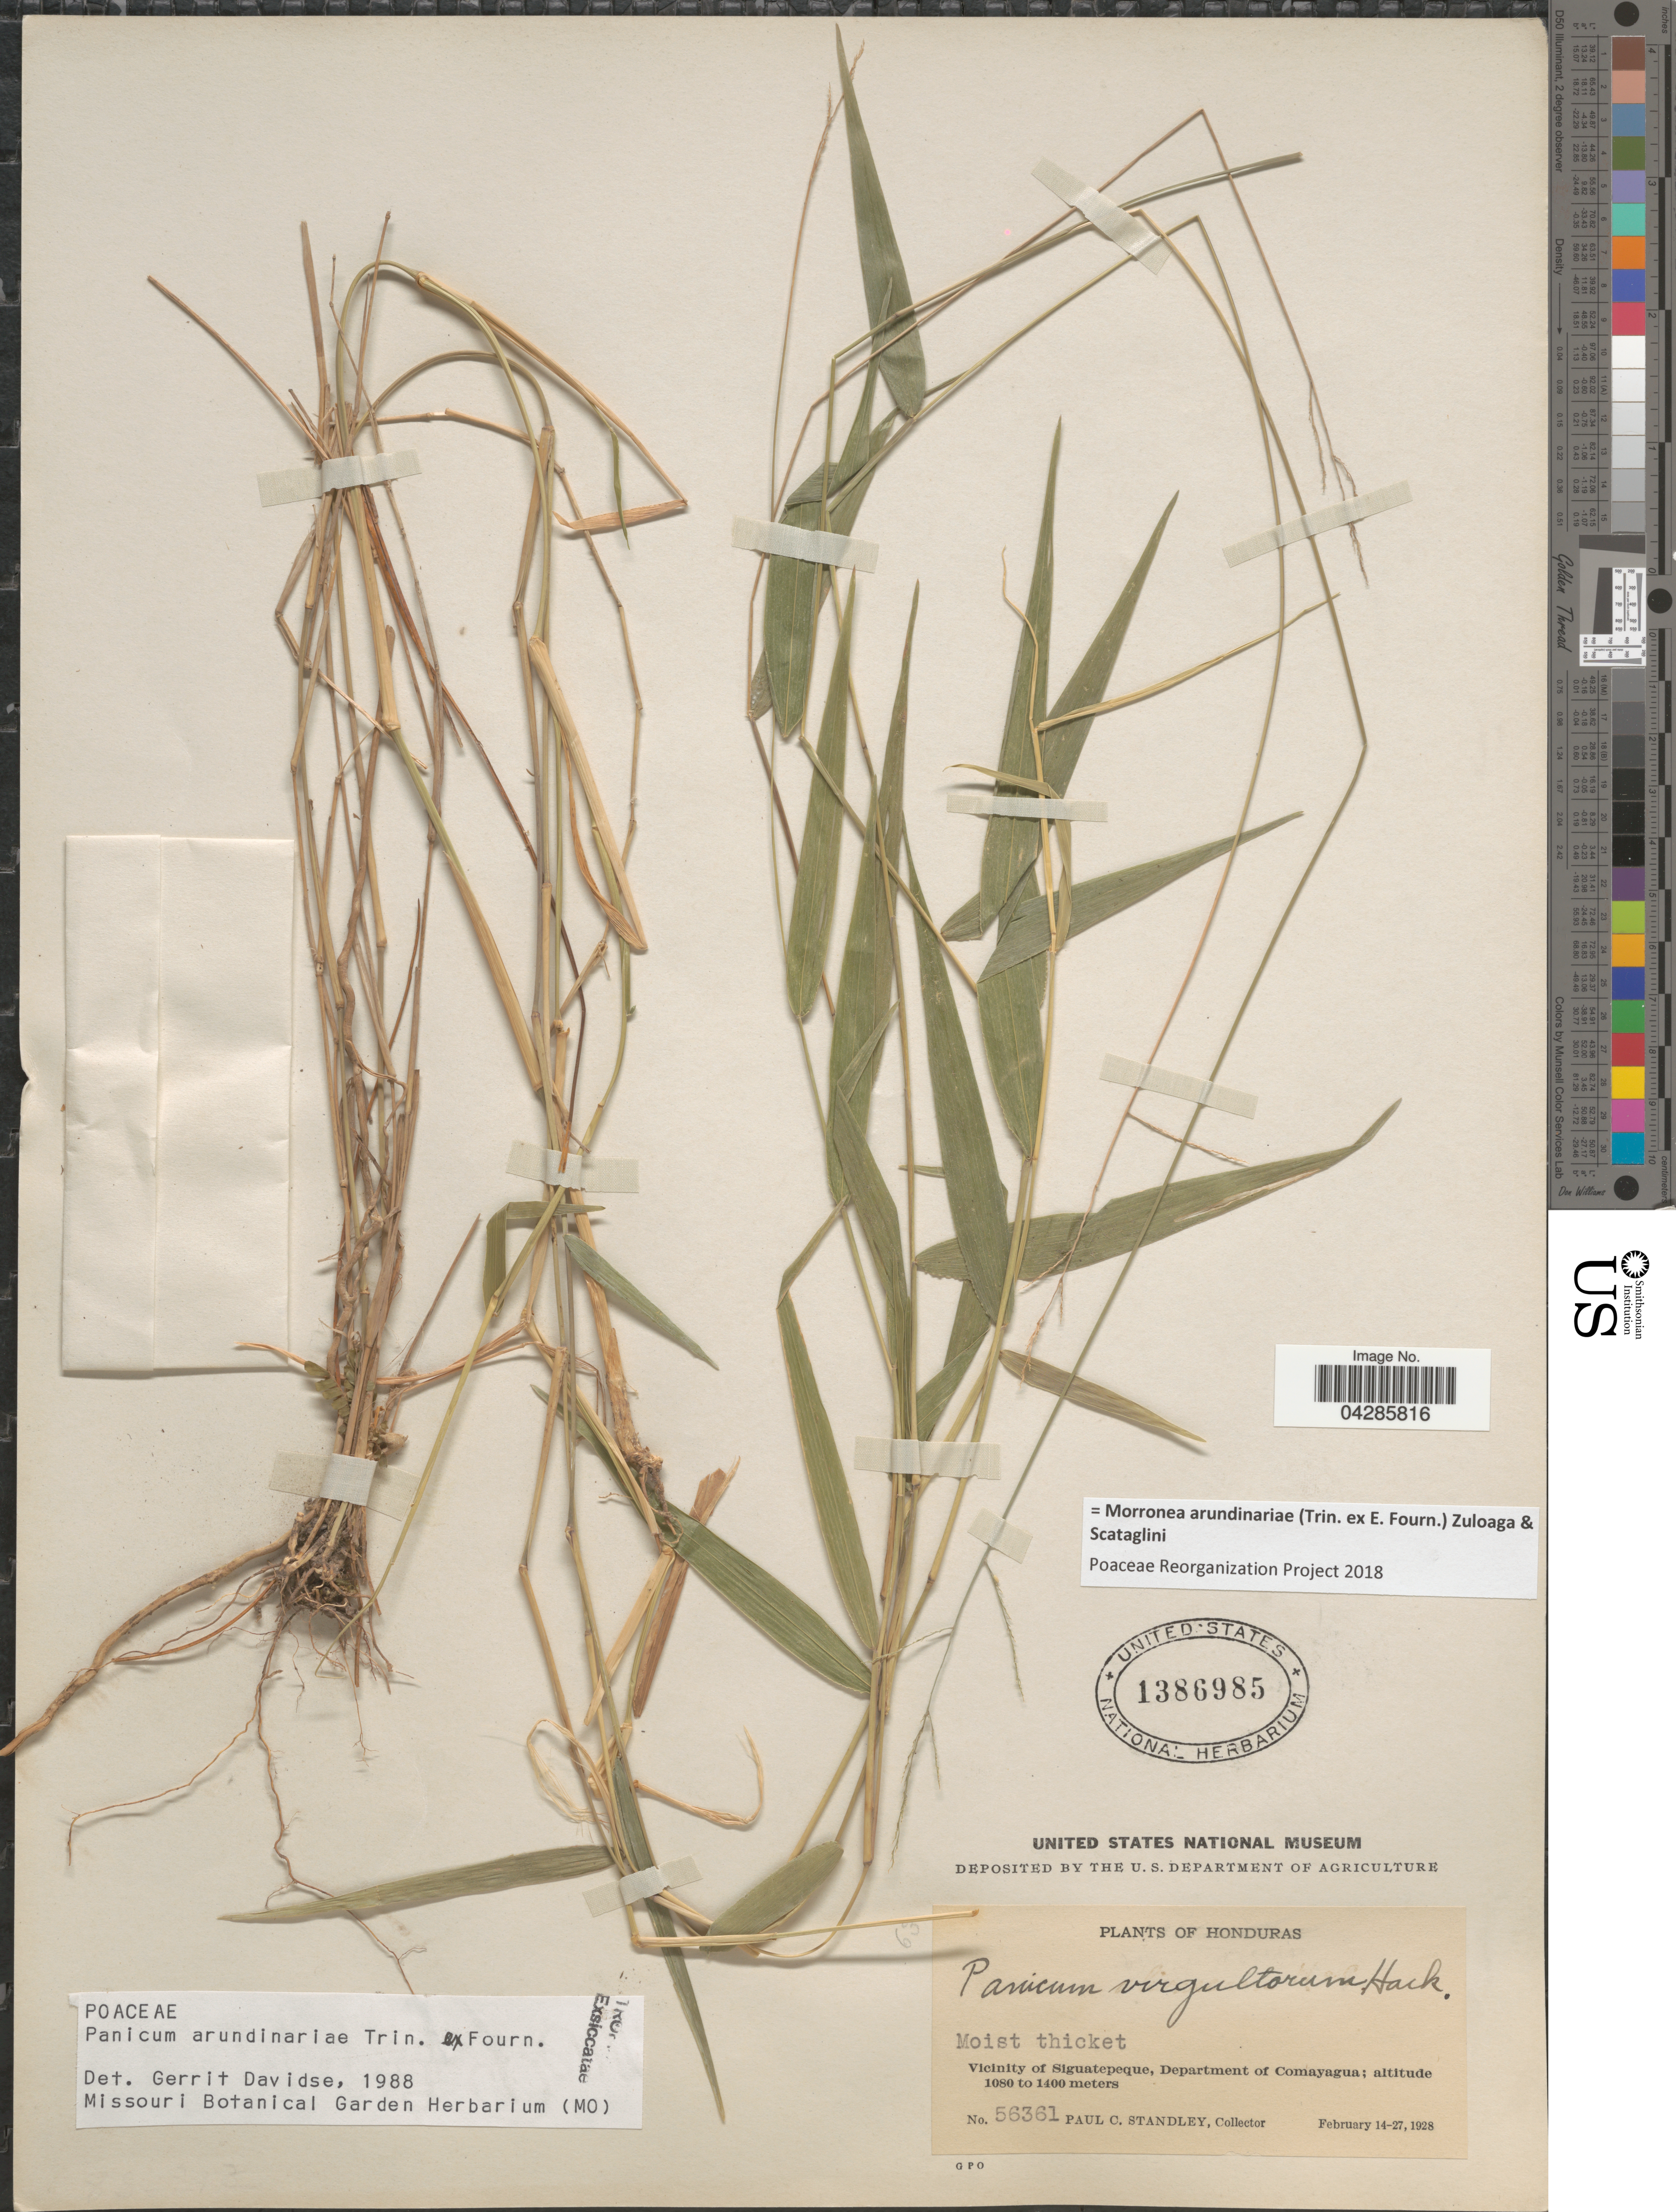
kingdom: Plantae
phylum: Tracheophyta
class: Liliopsida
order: Poales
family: Poaceae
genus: Morronea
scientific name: Morronea arundinariae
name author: (Trin. ex E. Fourn.) Zuloaga & Scataglini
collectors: P. C. Standley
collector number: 56361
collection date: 1928-02-14/1928-02-27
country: Honduras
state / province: Comayagua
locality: Moist thicket. Vicinity of Siguatepeque, Department of Comayagua.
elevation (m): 1080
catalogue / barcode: US 1386985